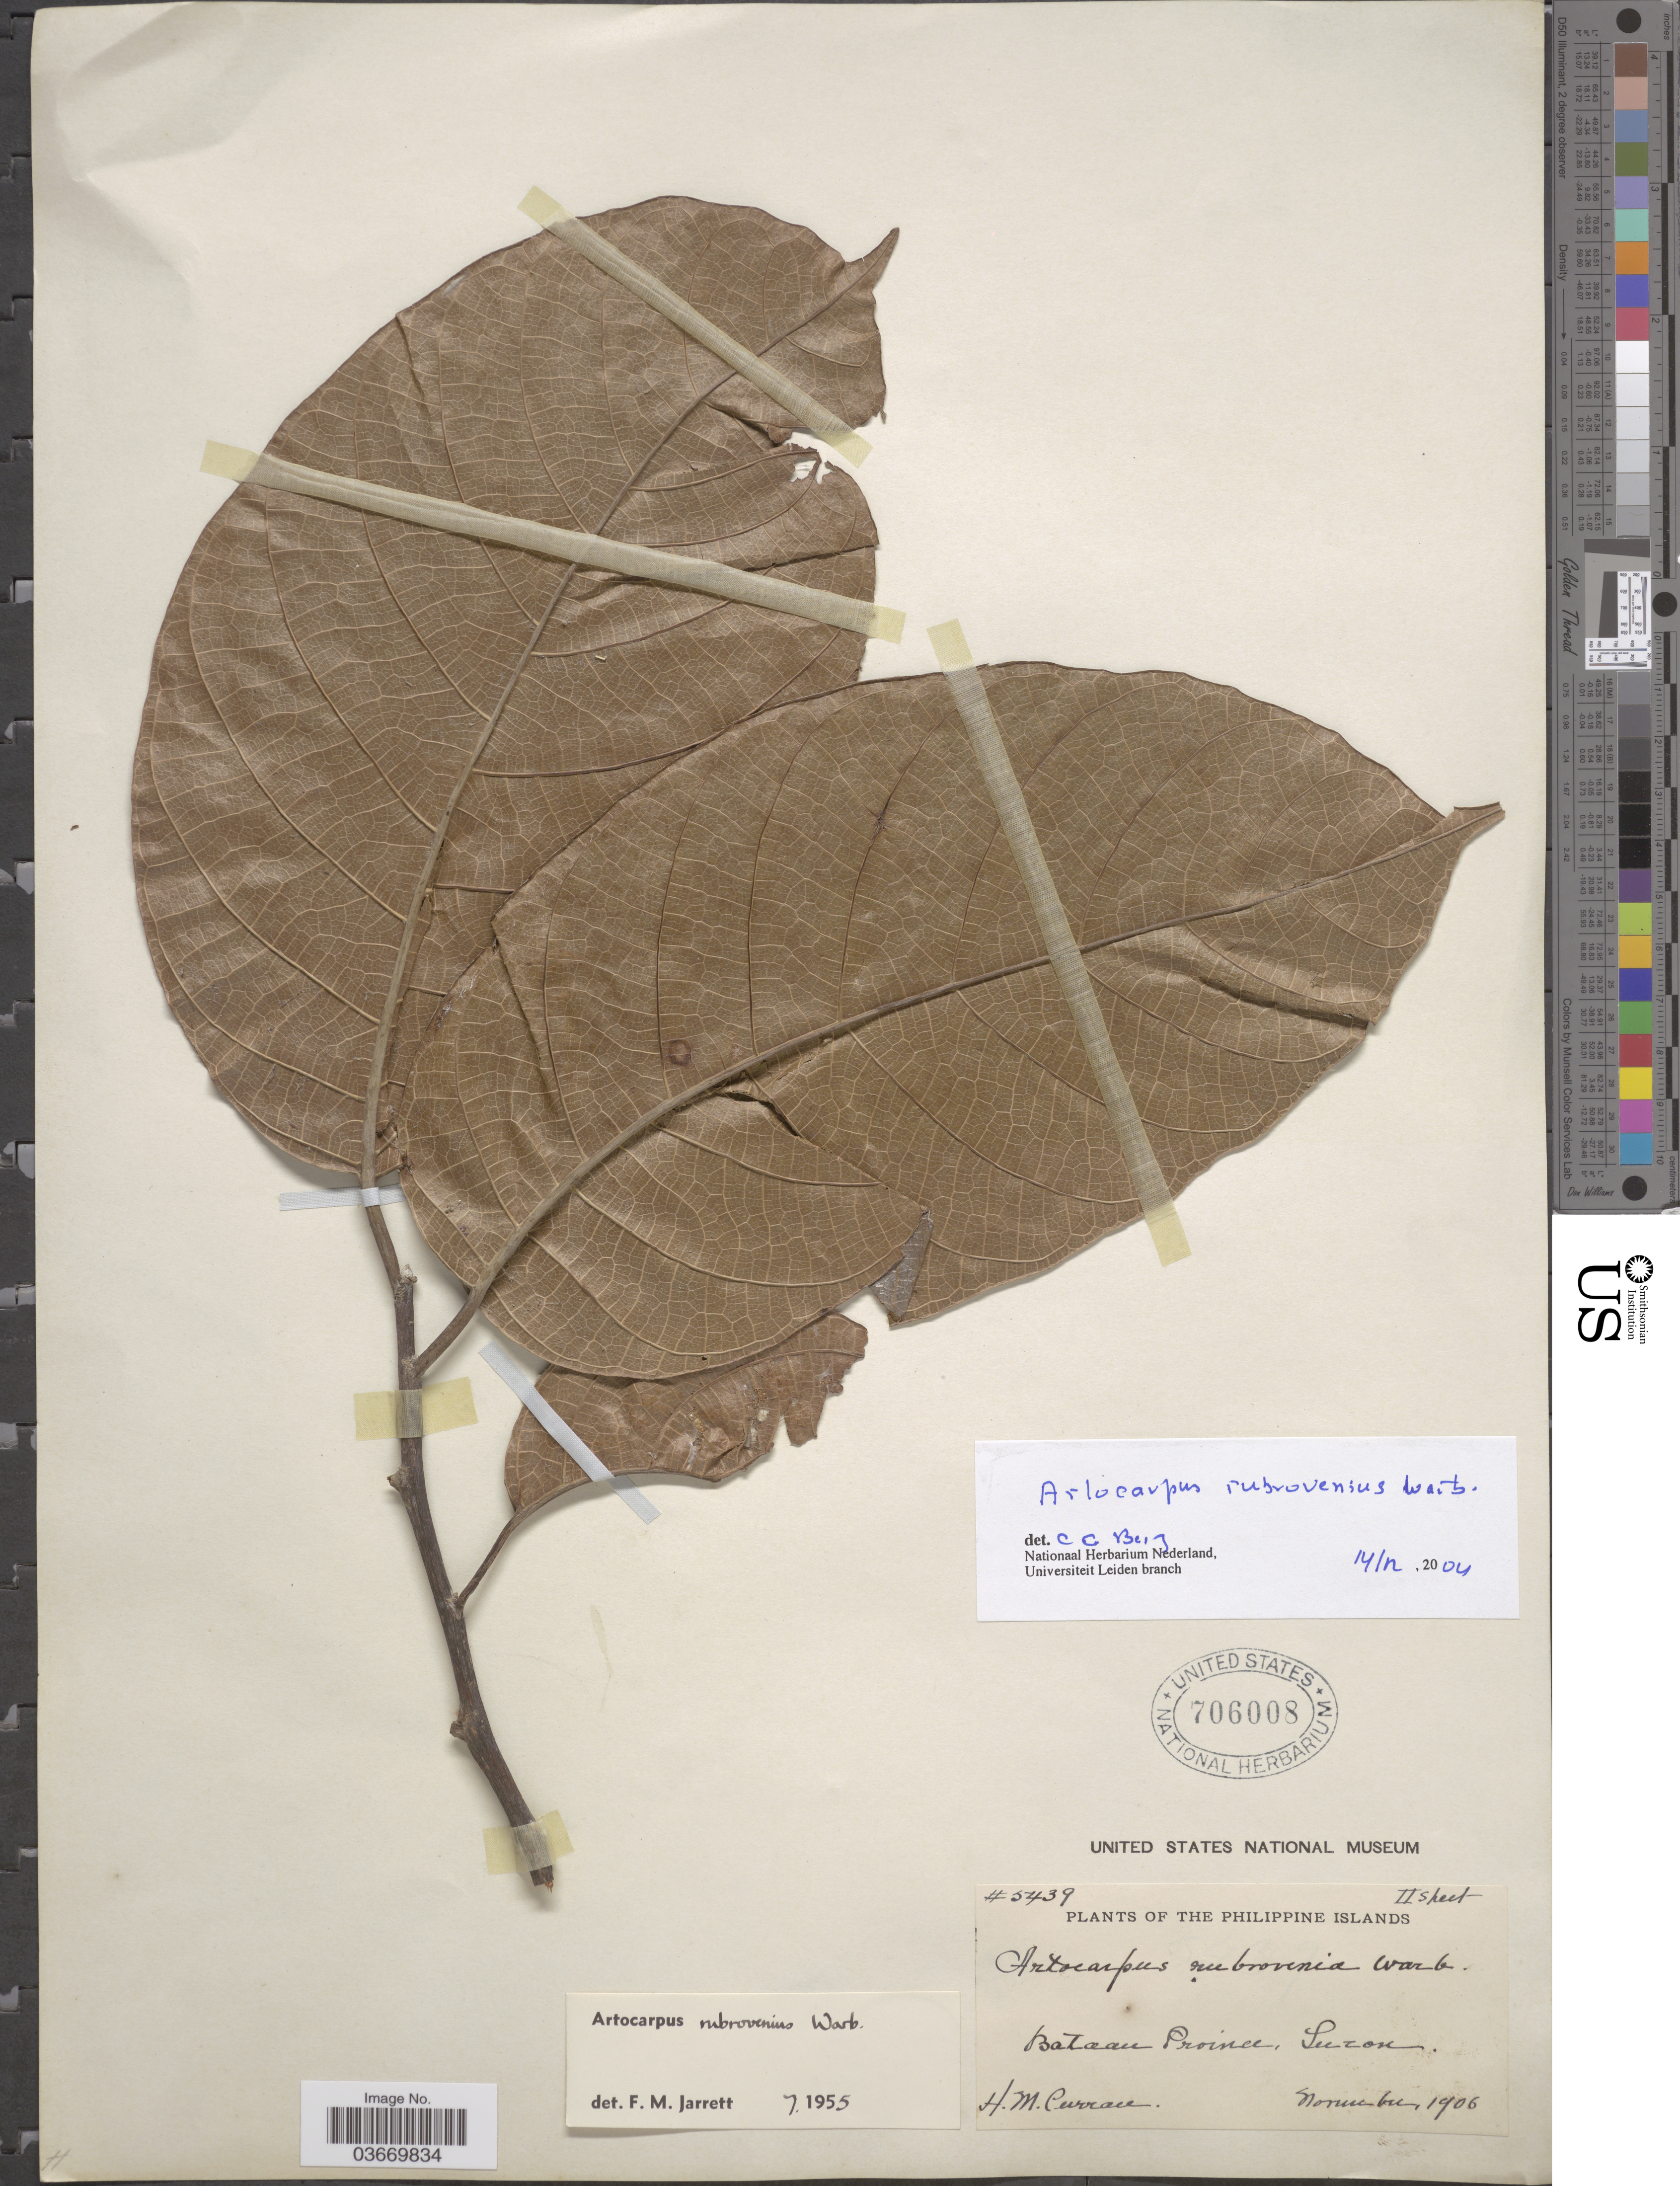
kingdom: Plantae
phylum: Tracheophyta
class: Magnoliopsida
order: Rosales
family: Moraceae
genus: Artocarpus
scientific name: Artocarpus rubrovenius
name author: Warb.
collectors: H. M. Curran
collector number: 5439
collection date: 1906-11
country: Philippines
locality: The Philippine Islands. Bataan Province, Luzon.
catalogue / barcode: US 706008